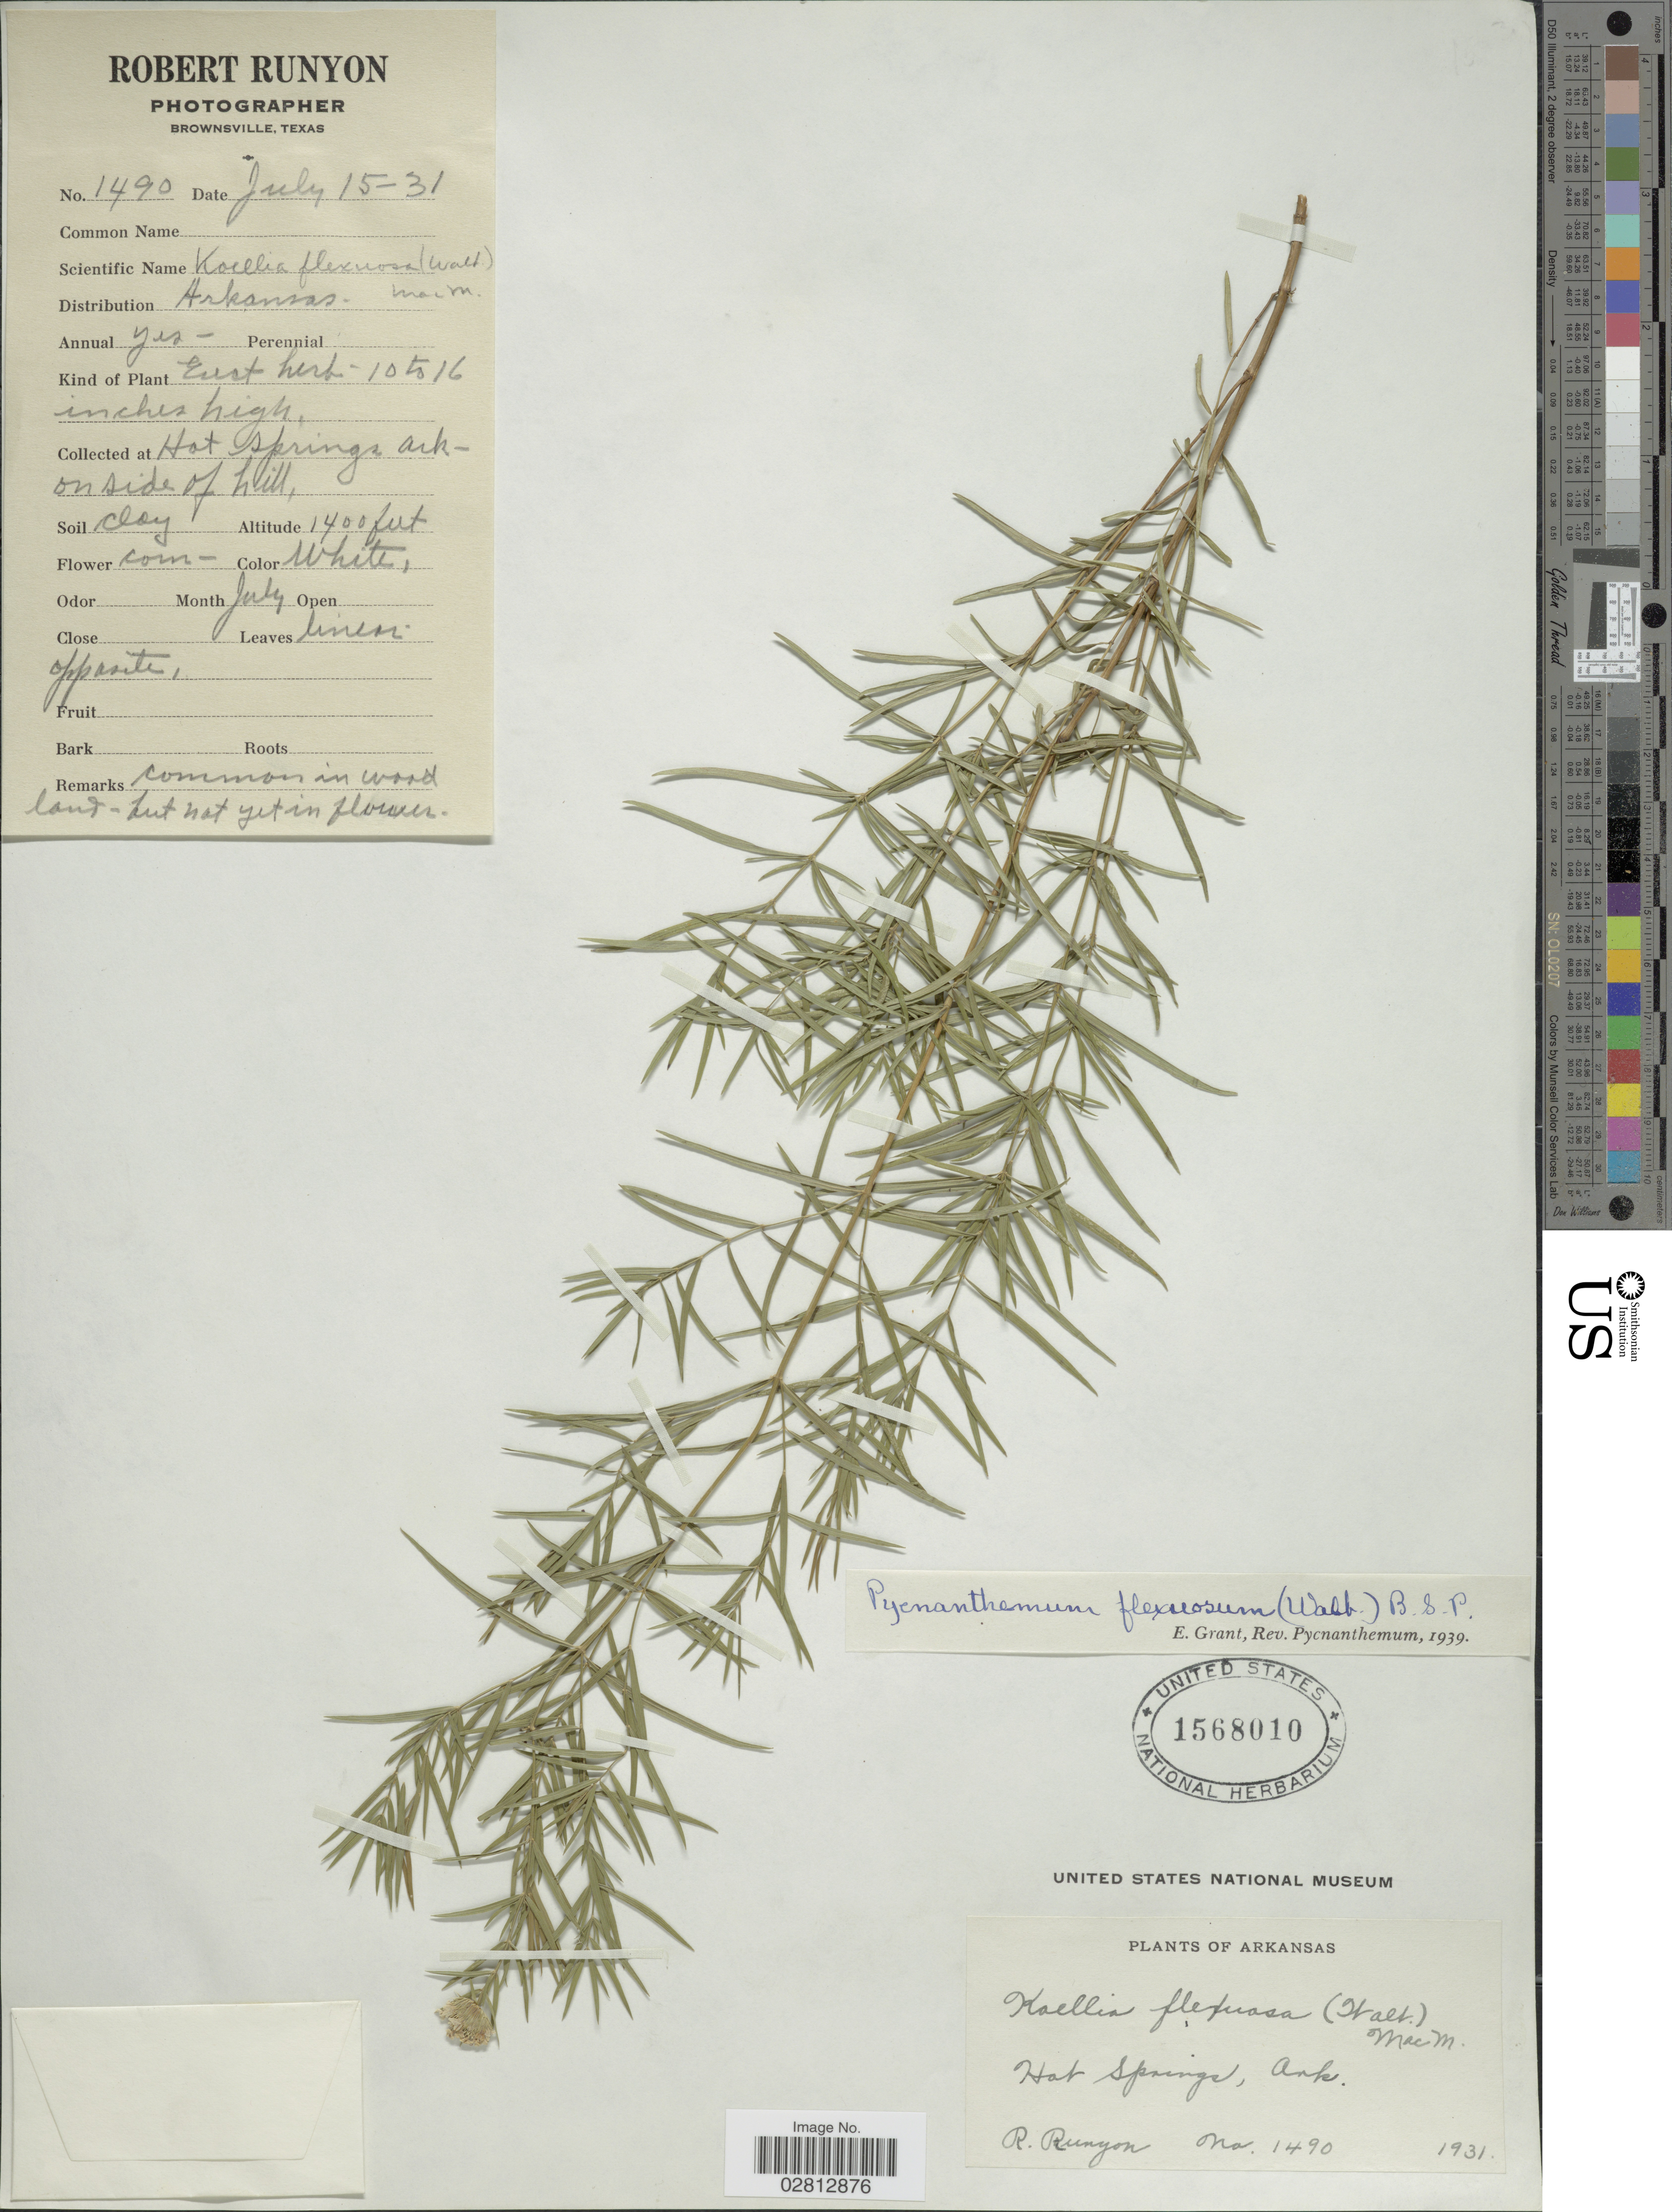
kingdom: Plantae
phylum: Tracheophyta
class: Magnoliopsida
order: Lamiales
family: Lamiaceae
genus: Pycnanthemum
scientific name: Pycnanthemum tenuifolium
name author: Schrad.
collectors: R. Runyon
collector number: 1490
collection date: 1931-07-15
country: United States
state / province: Arkansas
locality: Hot Springs, side of hill.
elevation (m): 427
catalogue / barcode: US 1568010